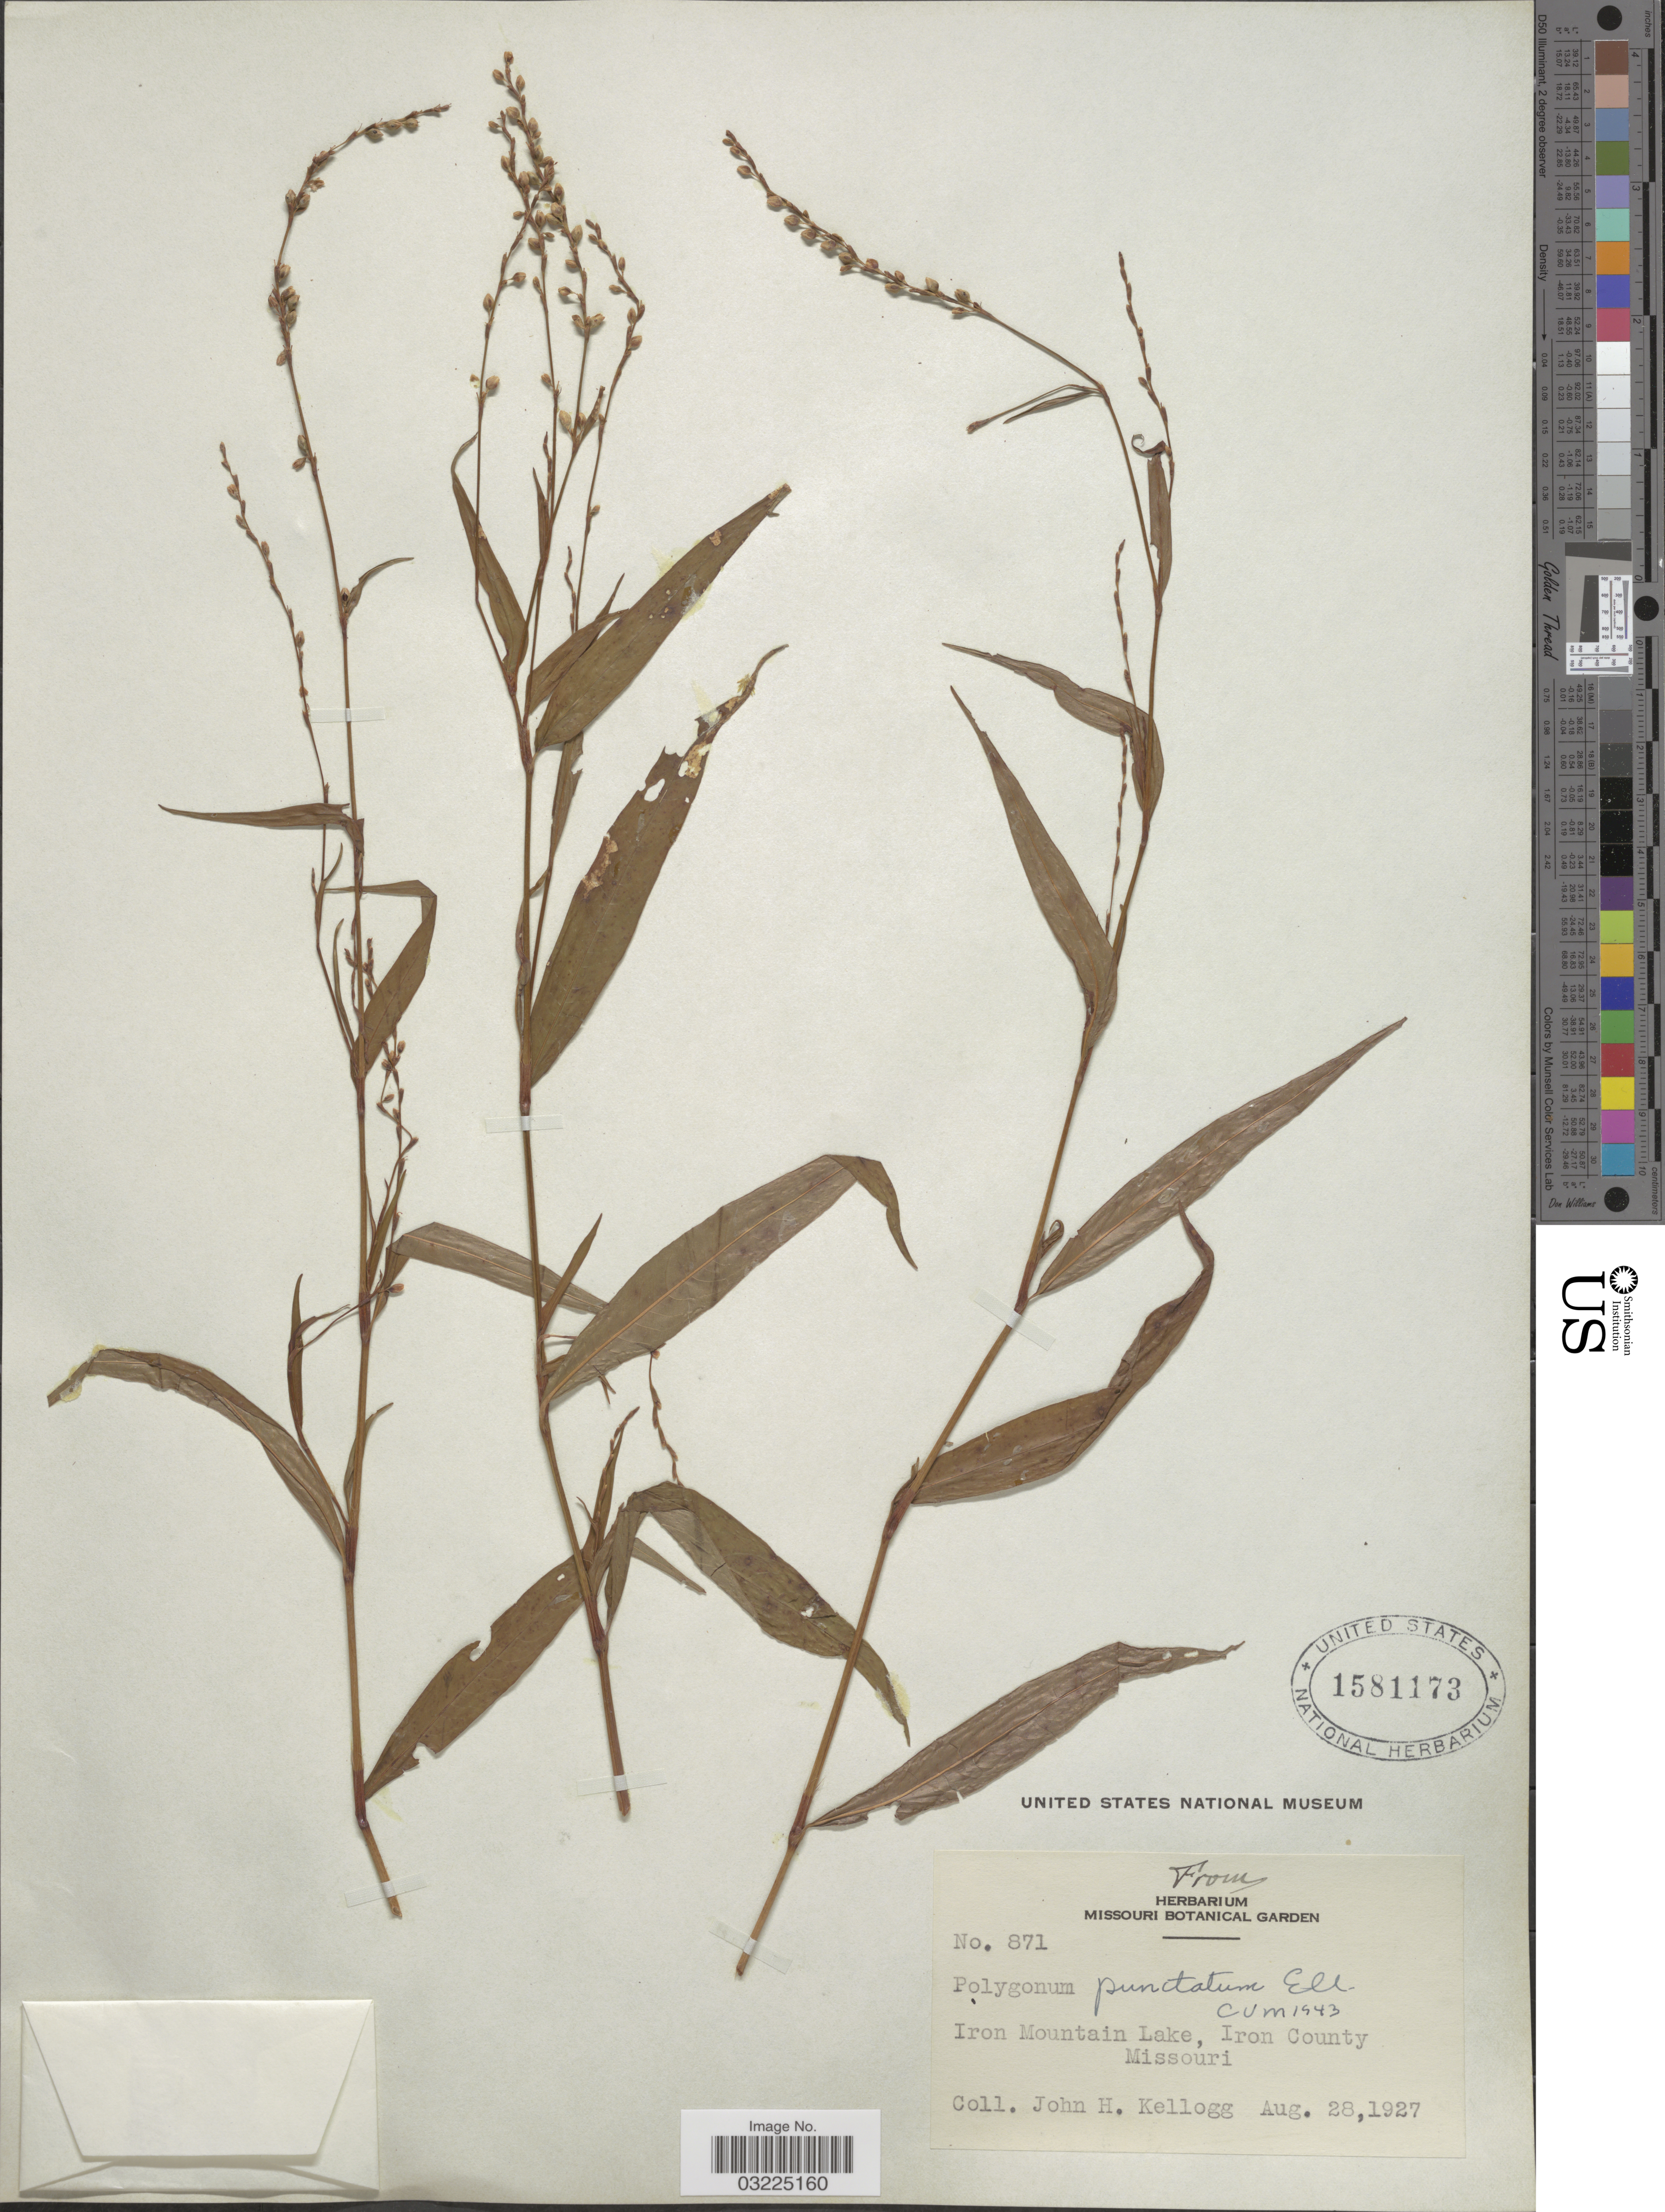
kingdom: Plantae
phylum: Tracheophyta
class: Magnoliopsida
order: Caryophyllales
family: Polygonaceae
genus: Persicaria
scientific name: Persicaria punctata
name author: (Elliott) Small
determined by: Atha, D. E.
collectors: J. H. Kellogg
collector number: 871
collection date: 1927-08-28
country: United States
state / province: Missouri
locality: Iron Mountains Lake, Iron County.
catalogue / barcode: US 1581173